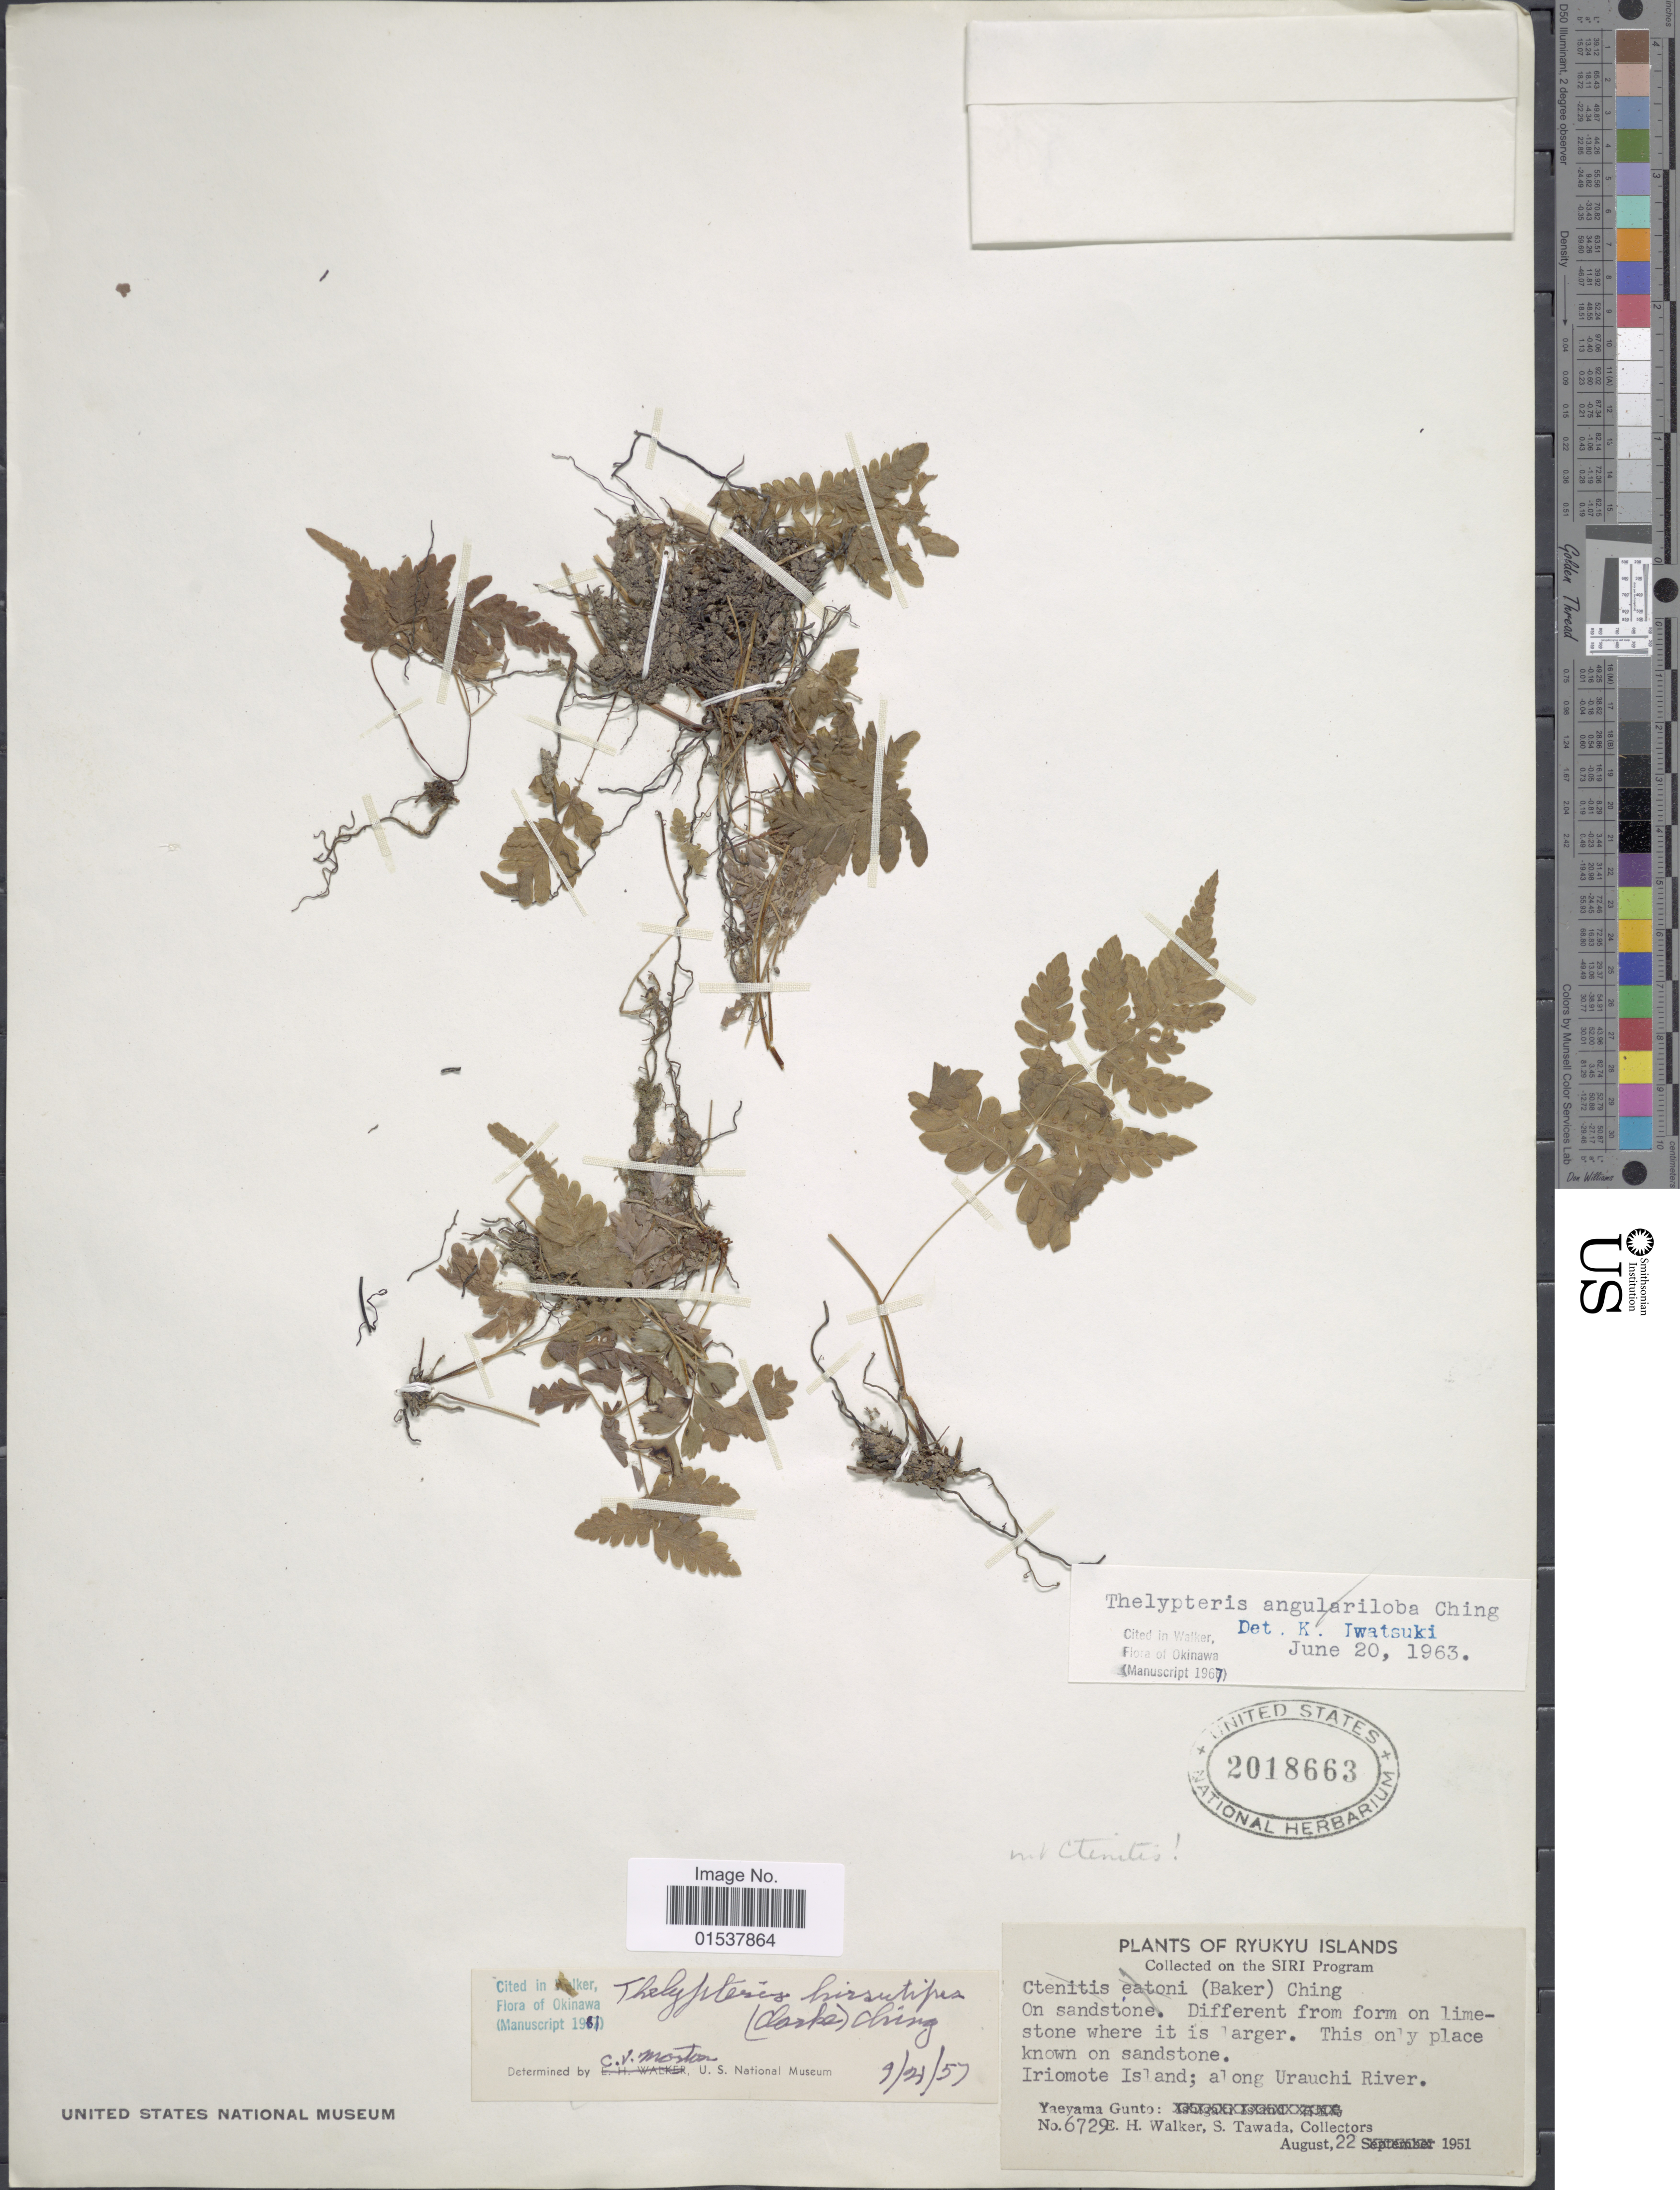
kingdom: Plantae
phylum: Tracheophyta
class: Polypodiopsida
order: Polypodiales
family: Thelypteridaceae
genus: Parathelypteris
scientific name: Parathelypteris angulariloba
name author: (Ching) Ching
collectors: E. H. Walker & S. Tawada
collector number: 6729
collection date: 1951-08-22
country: Japan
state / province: Okinawa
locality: Ryukyu Islands, Iriomote Island; along Urauchi River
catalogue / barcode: US 2018663